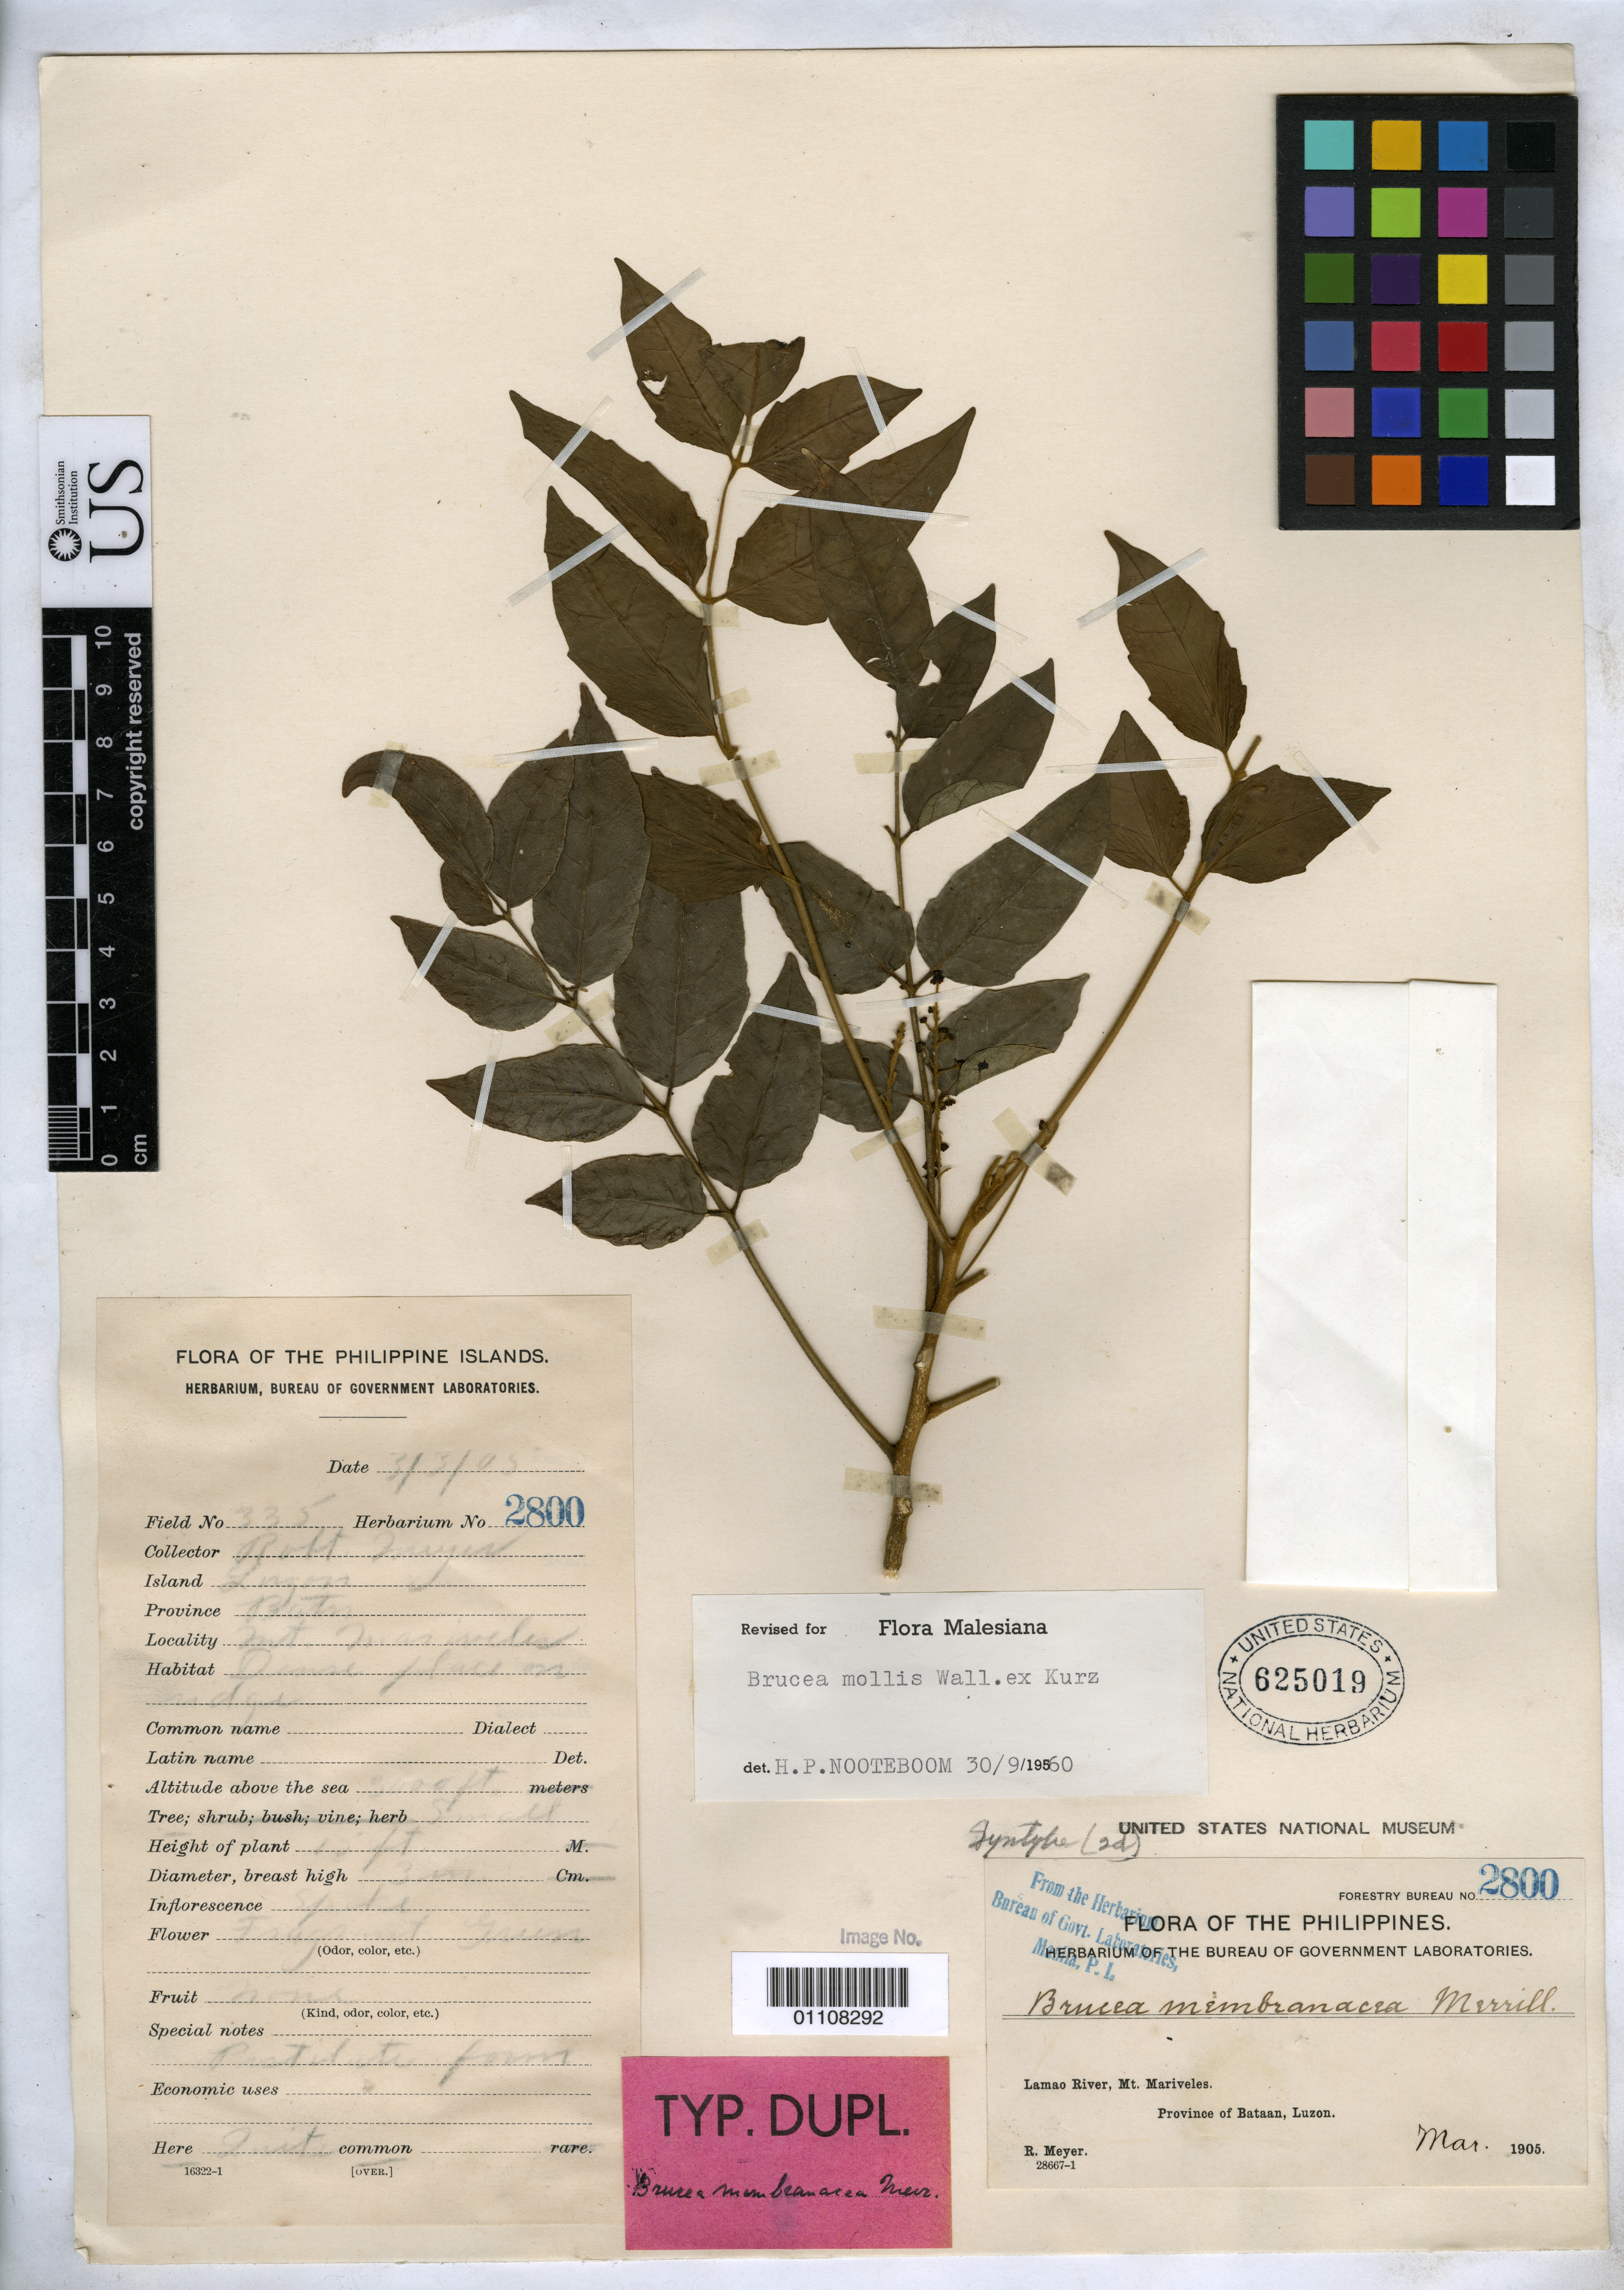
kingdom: Plantae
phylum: Tracheophyta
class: Magnoliopsida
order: Sapindales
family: Simaroubaceae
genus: Brucea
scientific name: Brucea membranacea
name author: Merr.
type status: Syntype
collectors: R. Meyer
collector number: For. Bur. 2800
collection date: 1905-03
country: Philippines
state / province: Central Luzon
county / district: Bataan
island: Luzon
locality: Lamao River, Mt. Mariveles.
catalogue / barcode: US 625019